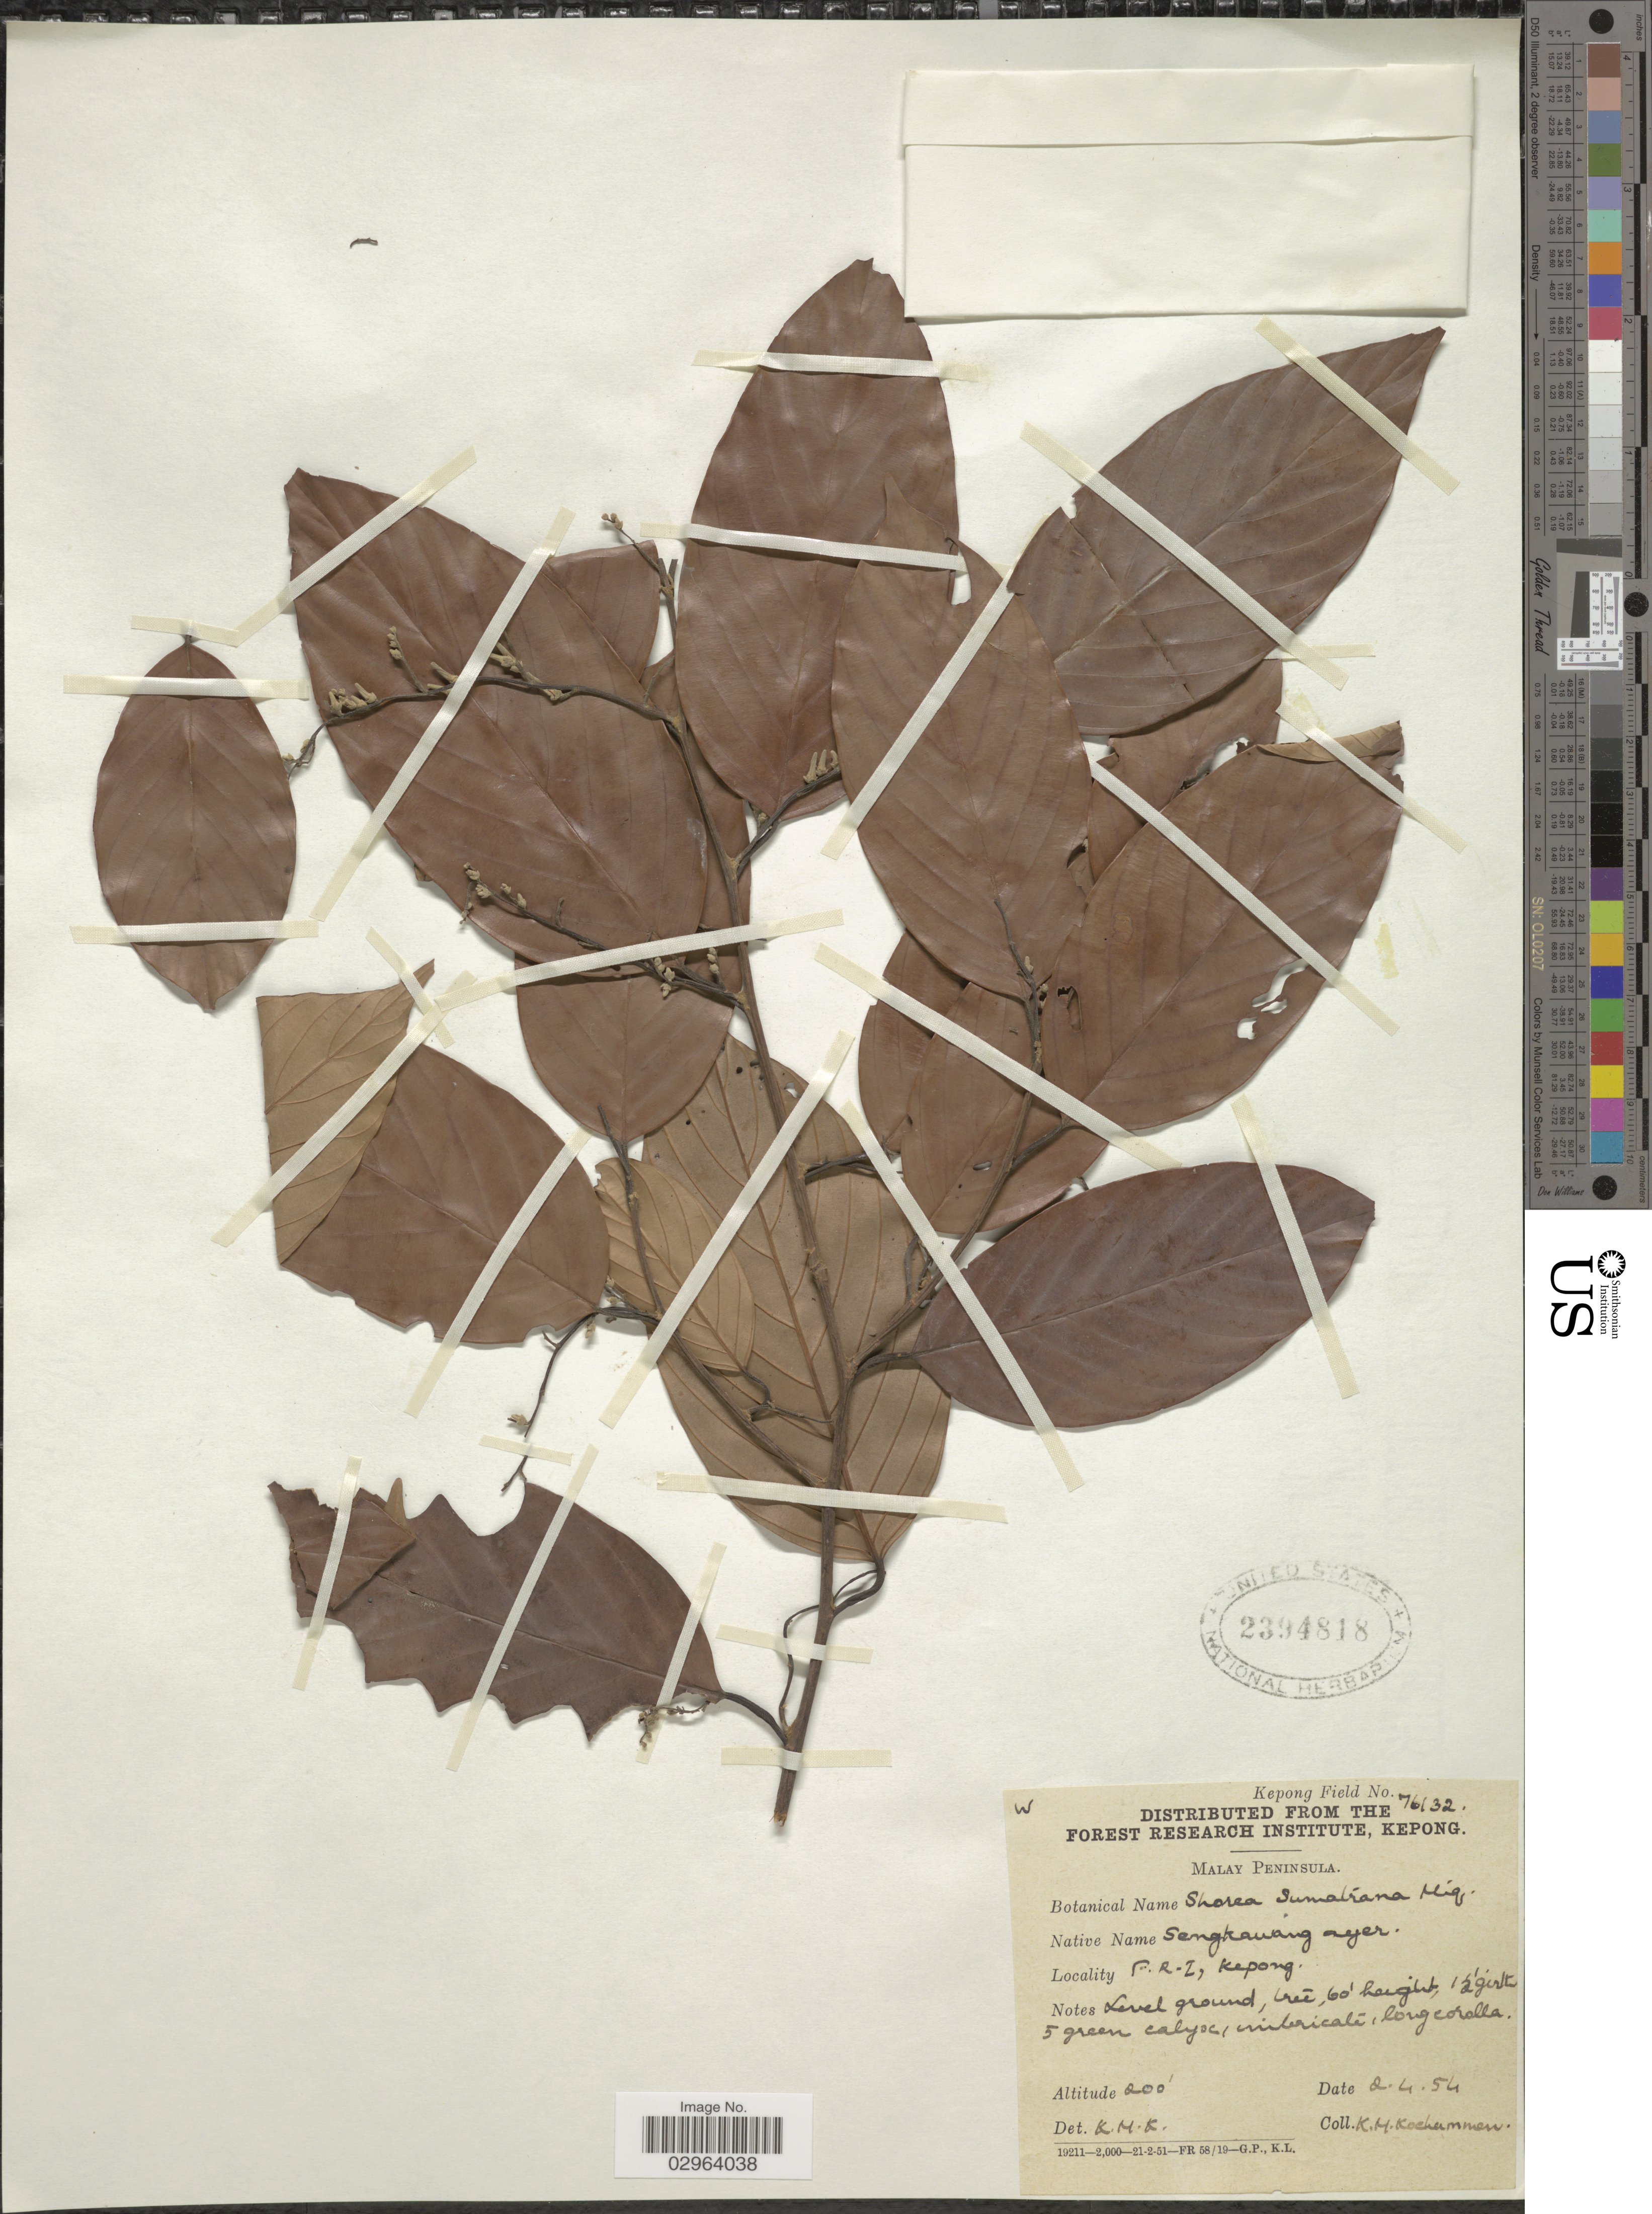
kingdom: Plantae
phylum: Tracheophyta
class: Magnoliopsida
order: Malvales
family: Dipterocarpaceae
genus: Shorea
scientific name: Shorea sumatrana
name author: (Slooten) Desch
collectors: K. Kochummen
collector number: Kepong Field 76132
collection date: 1954-04-02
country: Malaysia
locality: Malay Peninsula. F.R.I., Kepong.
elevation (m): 61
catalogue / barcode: US 2394818